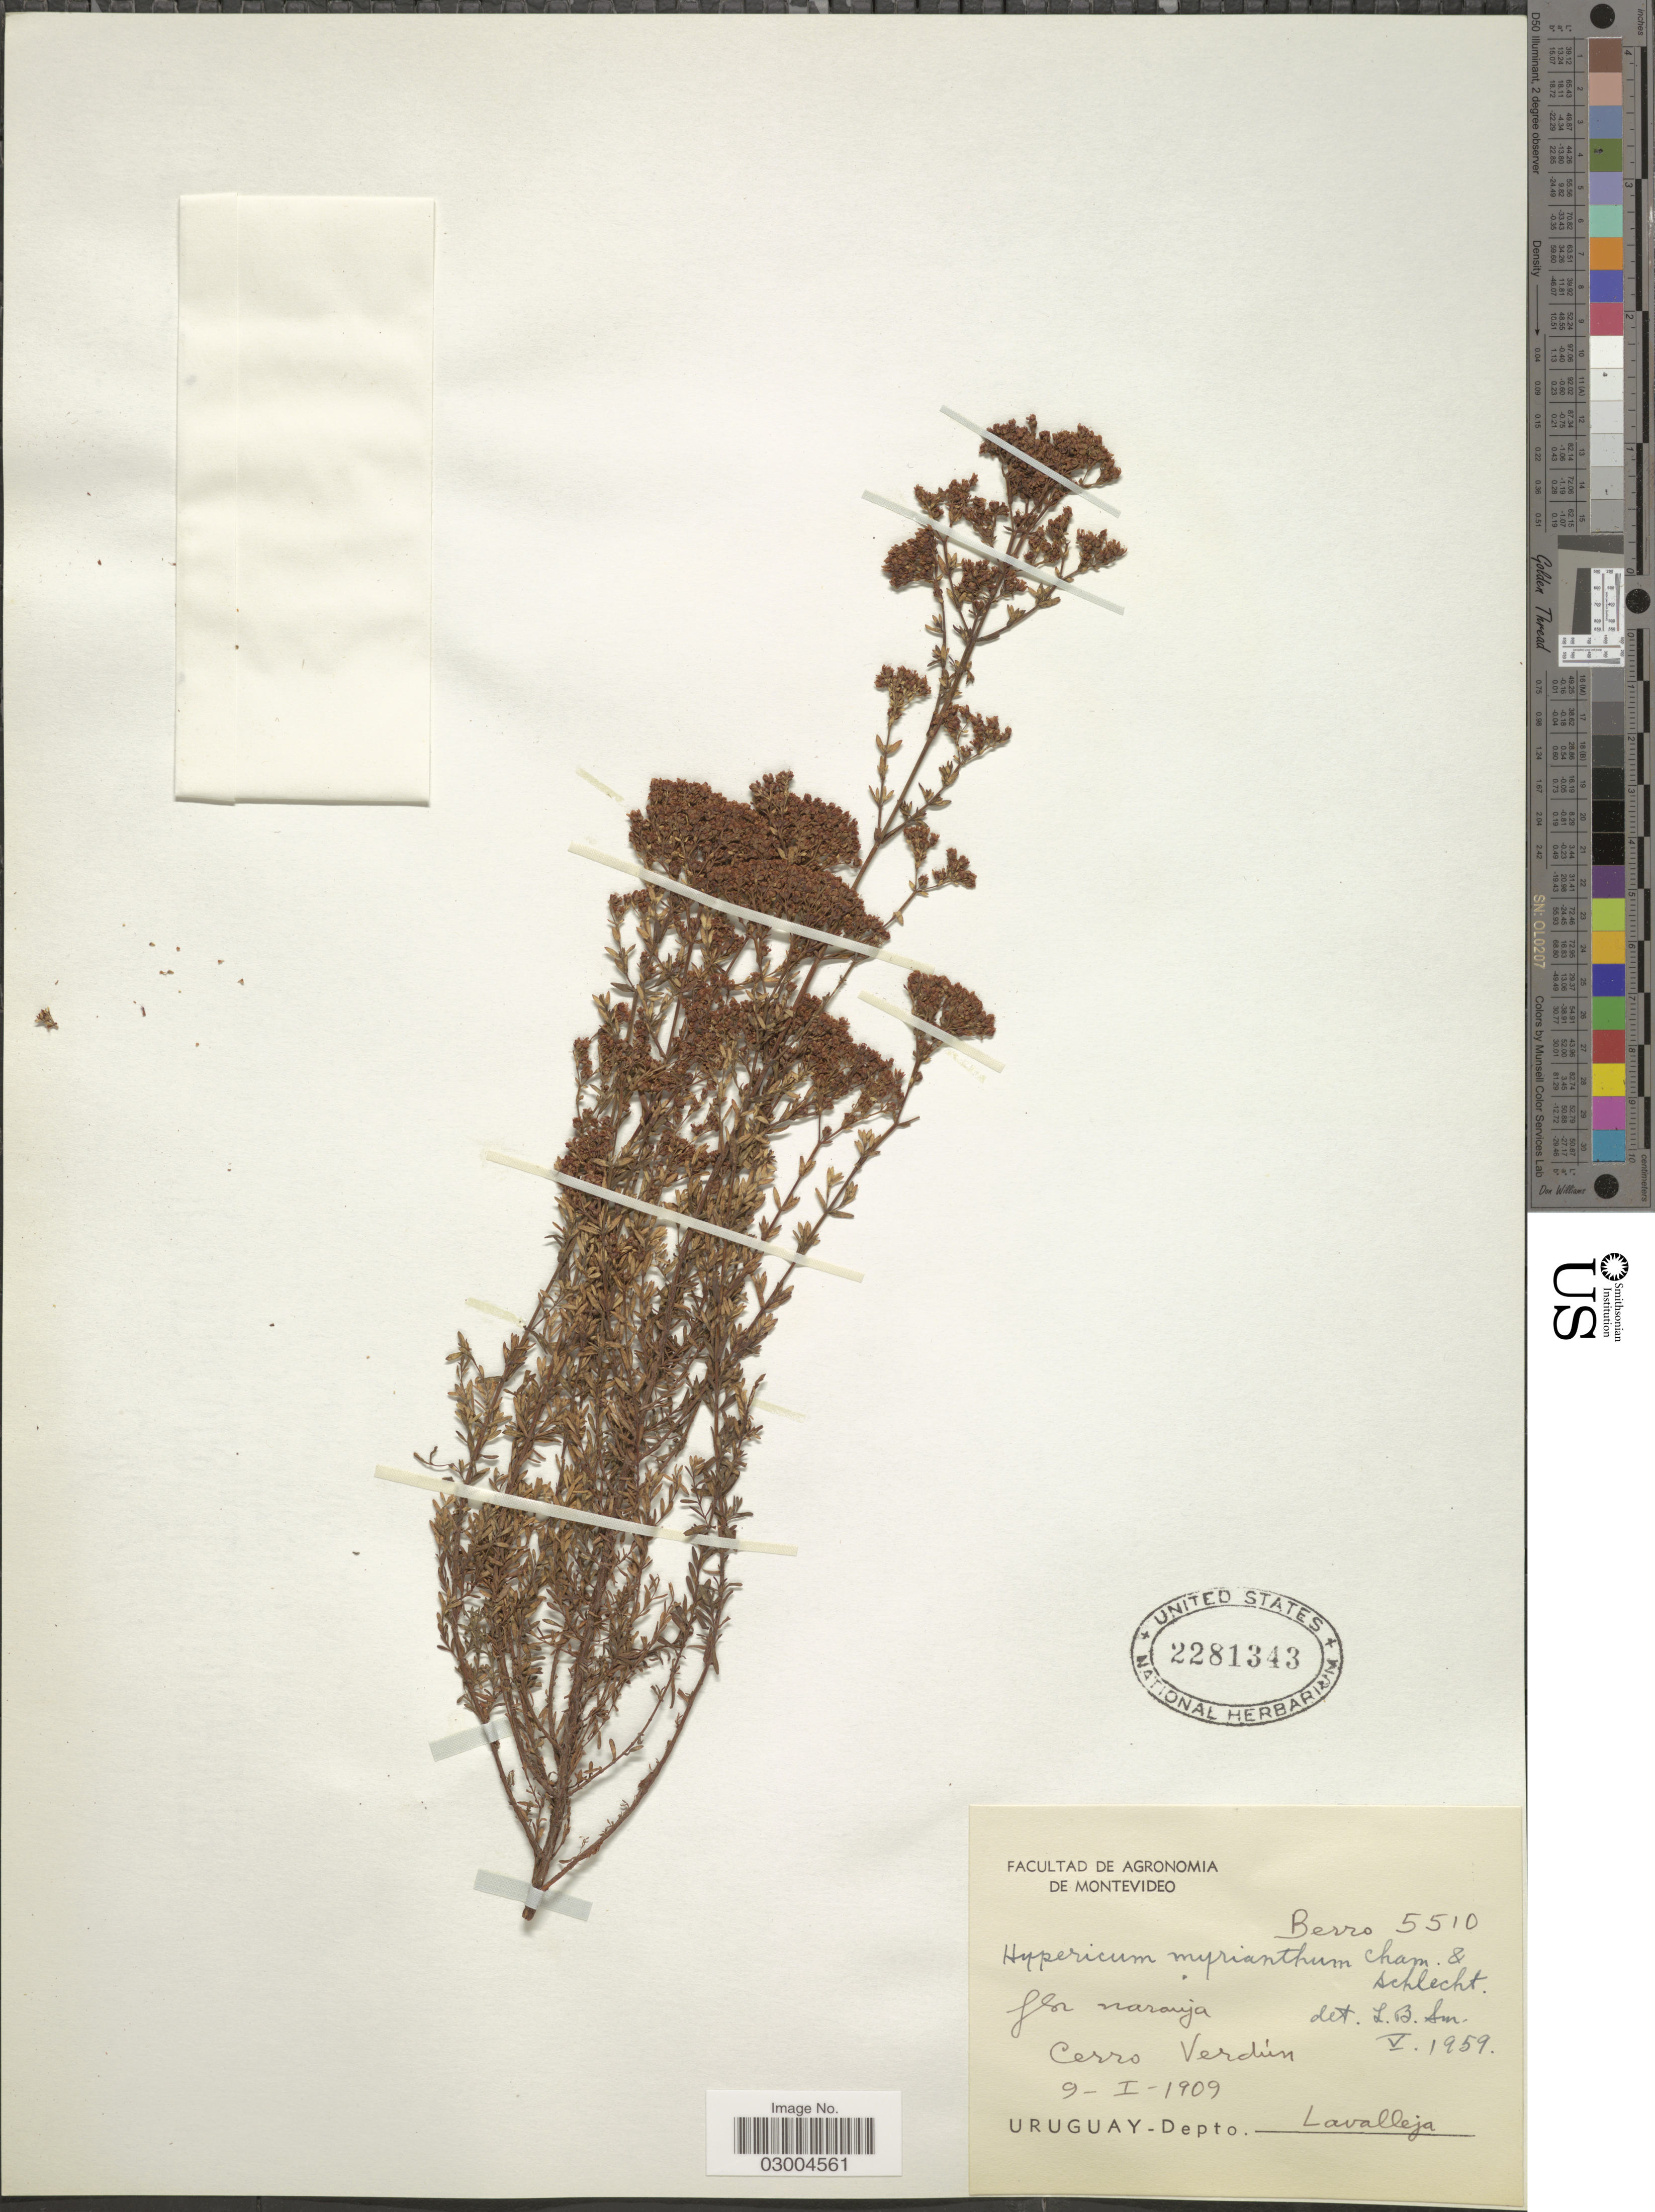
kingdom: Plantae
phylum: Tracheophyta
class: Magnoliopsida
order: Malpighiales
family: Hypericaceae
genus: Hypericum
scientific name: Hypericum myrianthum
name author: Cham. & Schltdl.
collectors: Berro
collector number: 5510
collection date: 1909-01-09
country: Uruguay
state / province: Lavalleja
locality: Cerro Verdún. Depto. Lavalleja.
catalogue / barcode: US 2281343